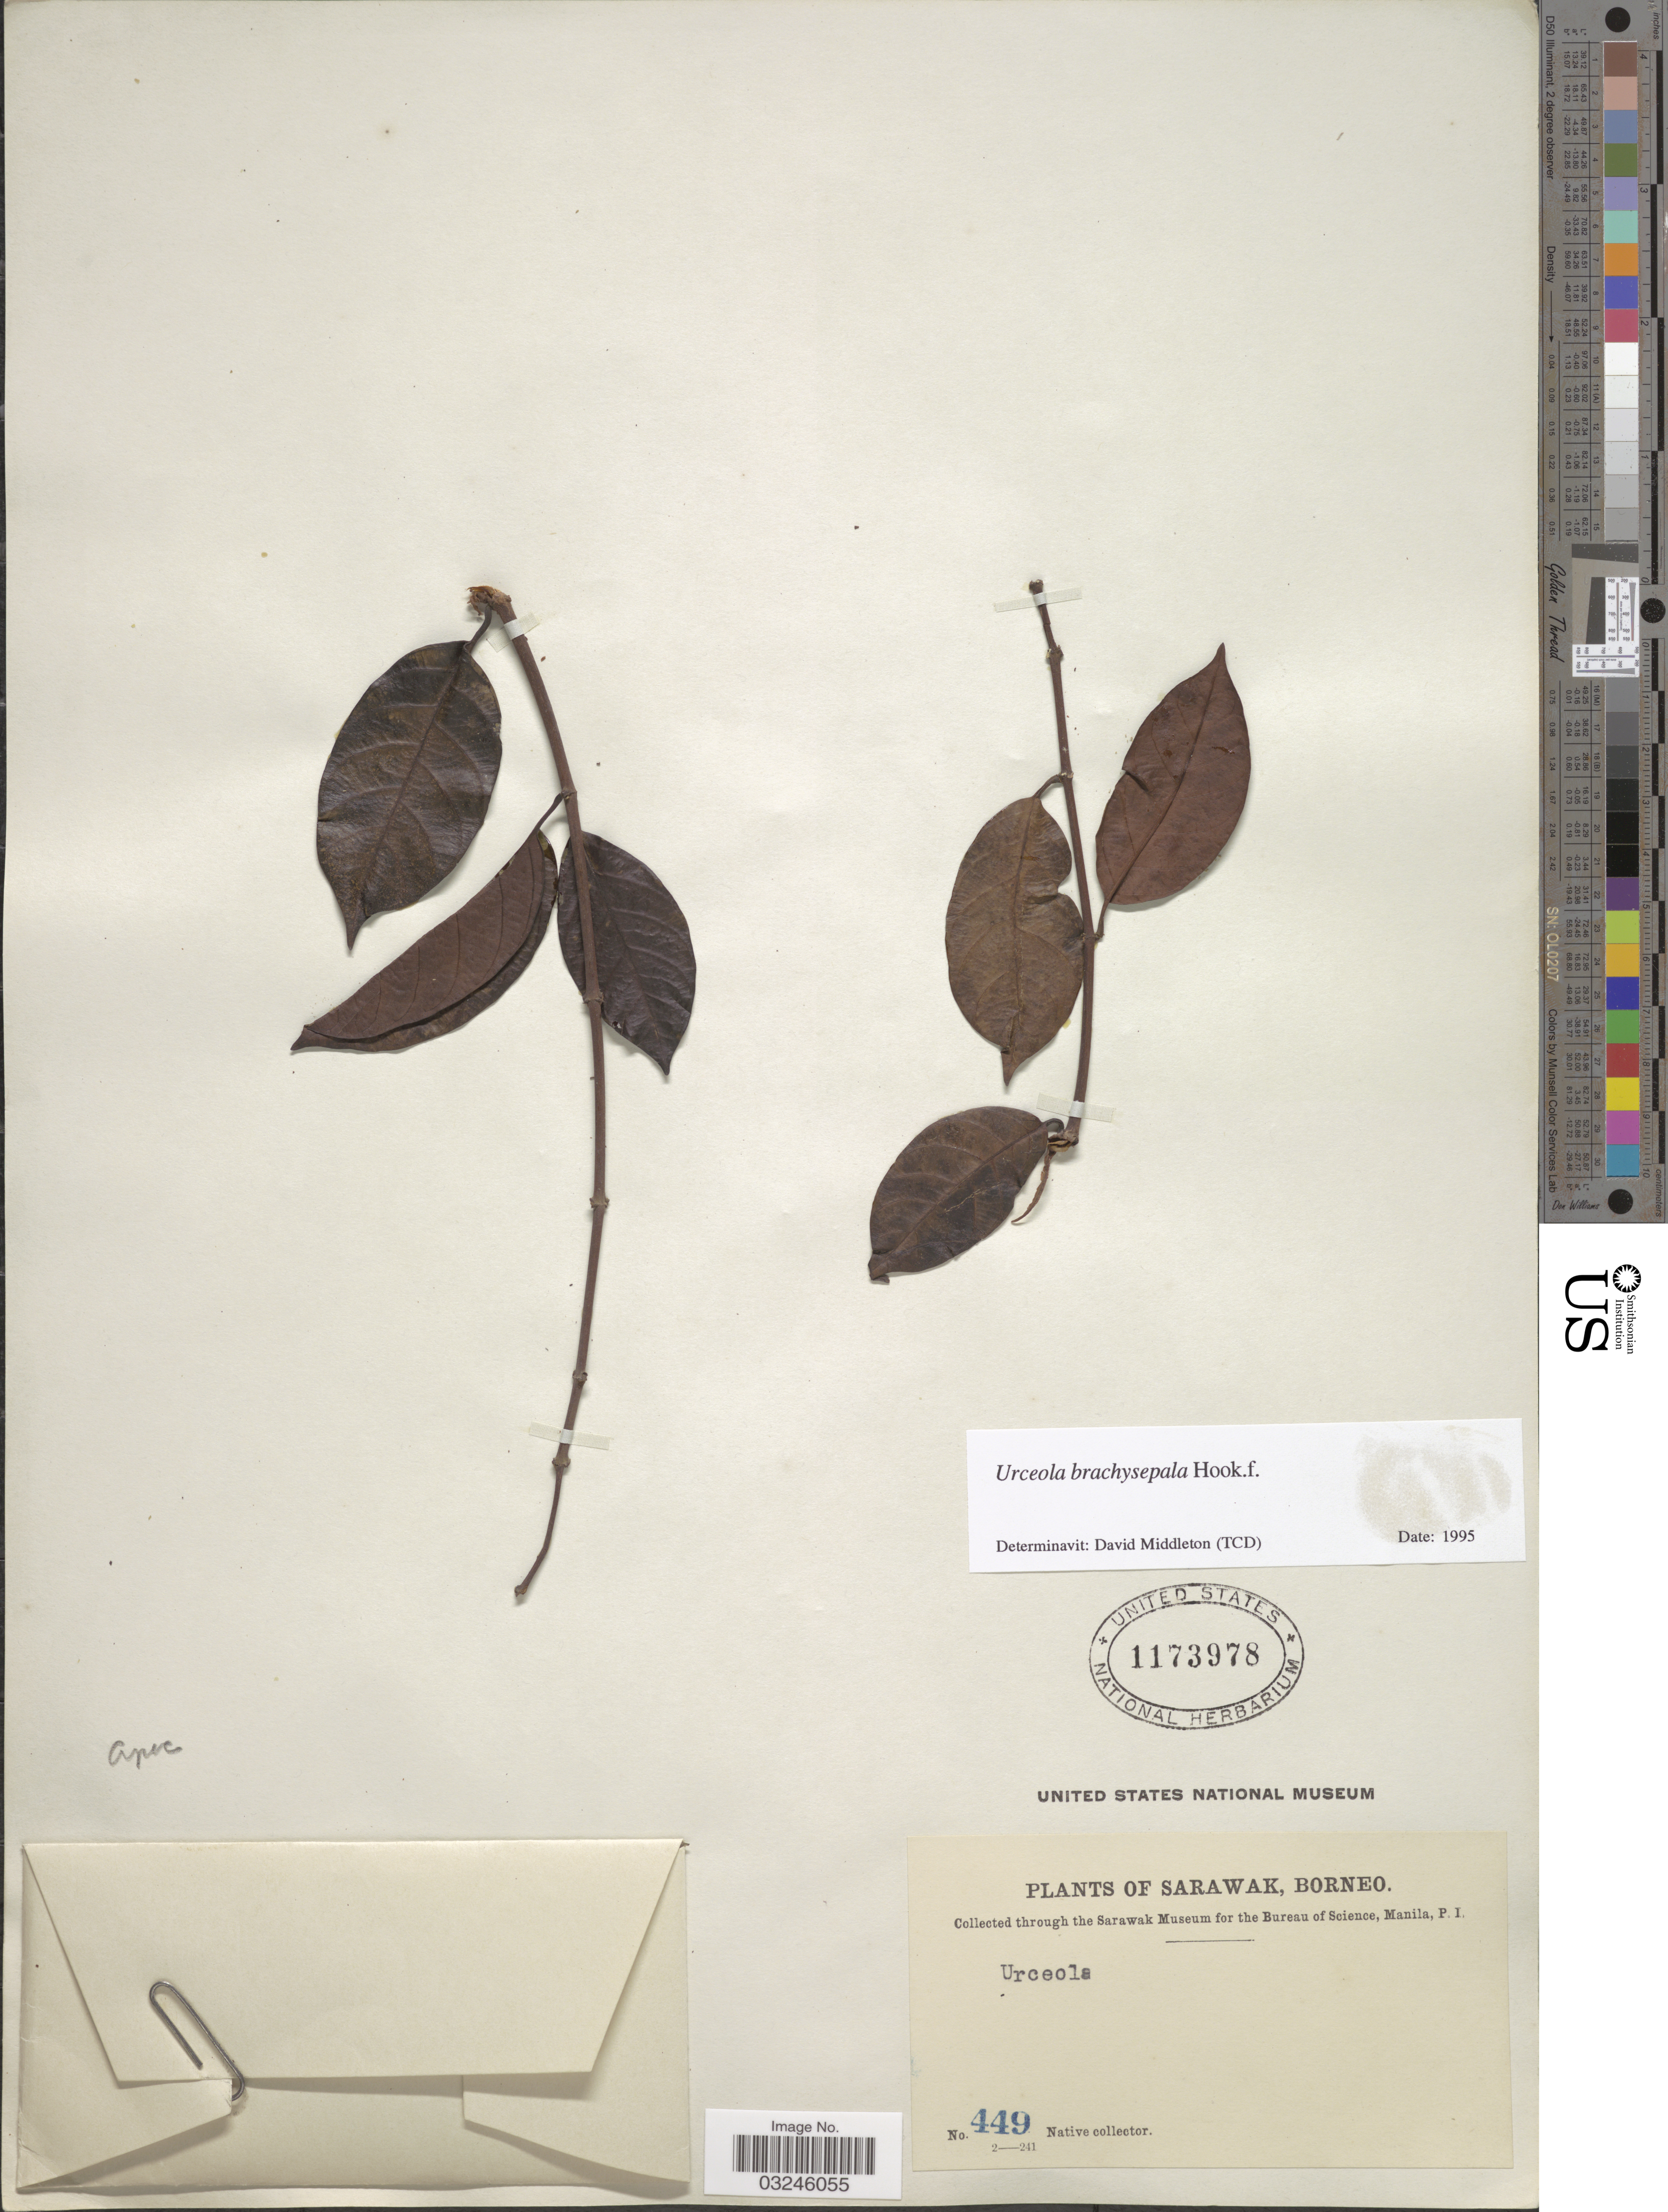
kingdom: Plantae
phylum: Tracheophyta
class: Magnoliopsida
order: Gentianales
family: Apocynaceae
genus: Urceola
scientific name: Urceola brachysepala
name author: Hook. f.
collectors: Native collector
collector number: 449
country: Malaysia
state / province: Sarawak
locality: Borneo.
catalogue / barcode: US 1173978